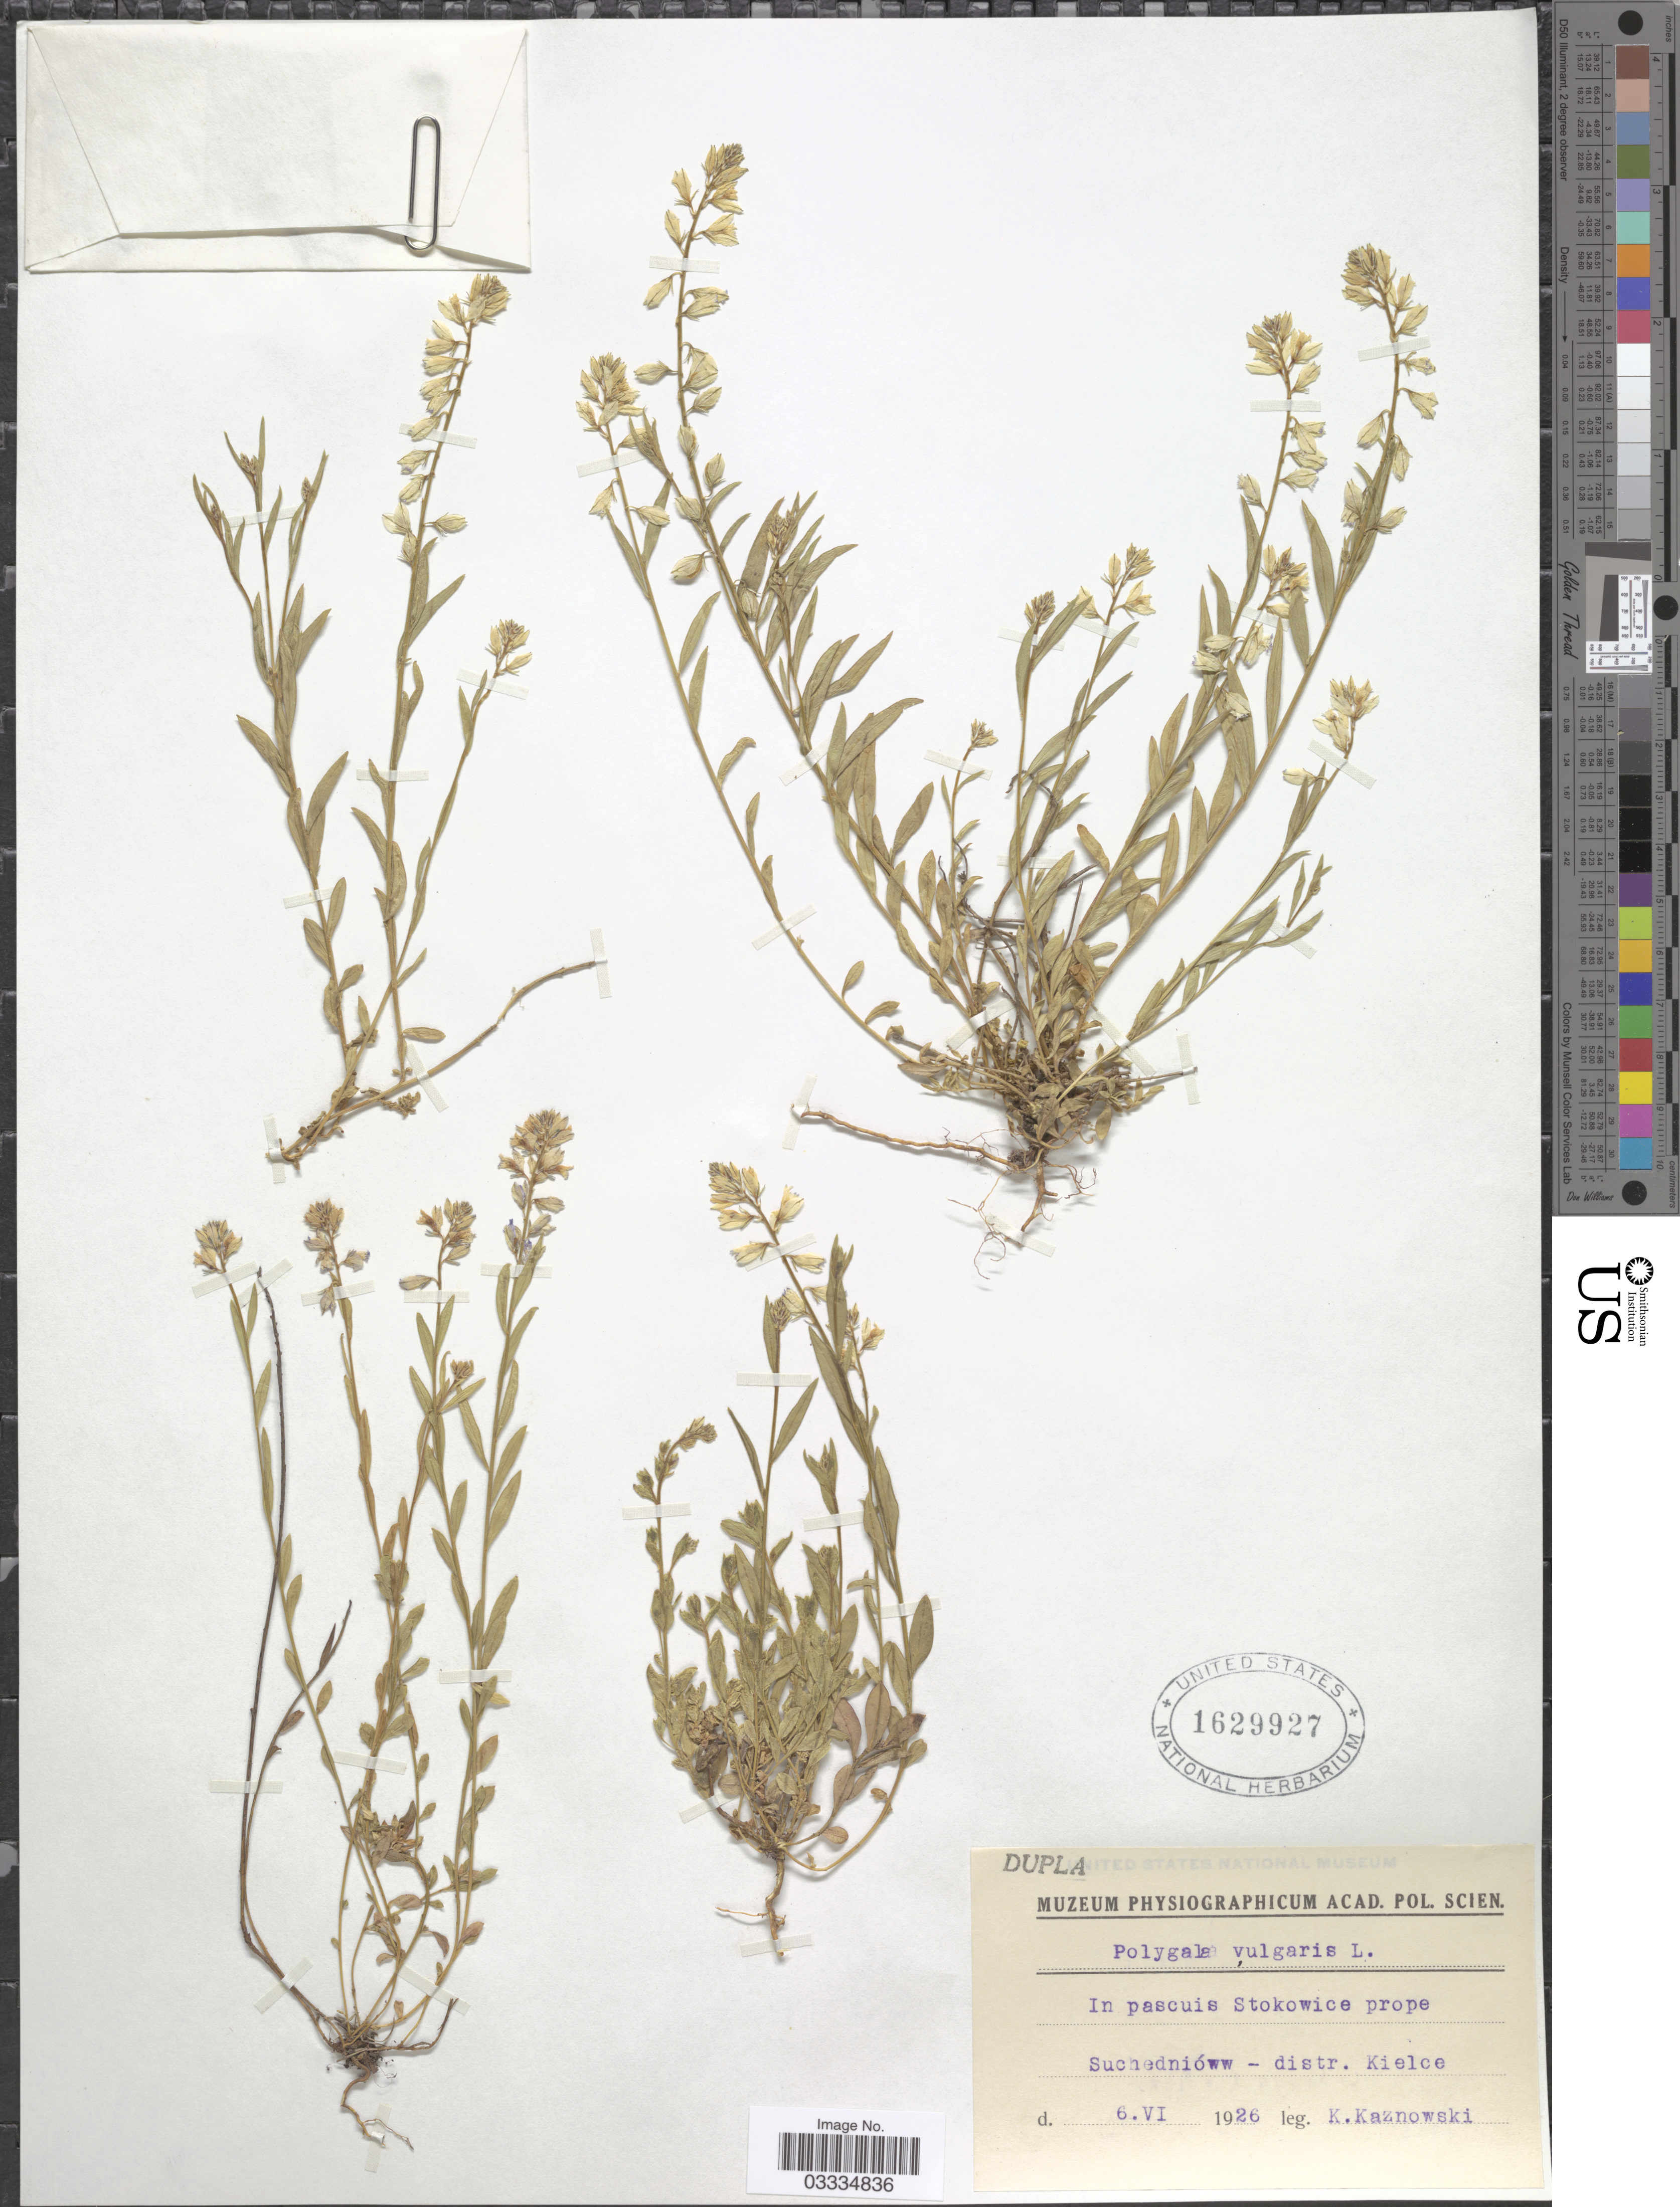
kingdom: Plantae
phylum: Tracheophyta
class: Magnoliopsida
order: Fabales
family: Polygalaceae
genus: Polygala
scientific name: Polygala vulgaris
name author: L.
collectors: K. Kaznowski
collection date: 1926-06-06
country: Poland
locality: Suchednióww - distr. Kielce.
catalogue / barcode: US 1629927